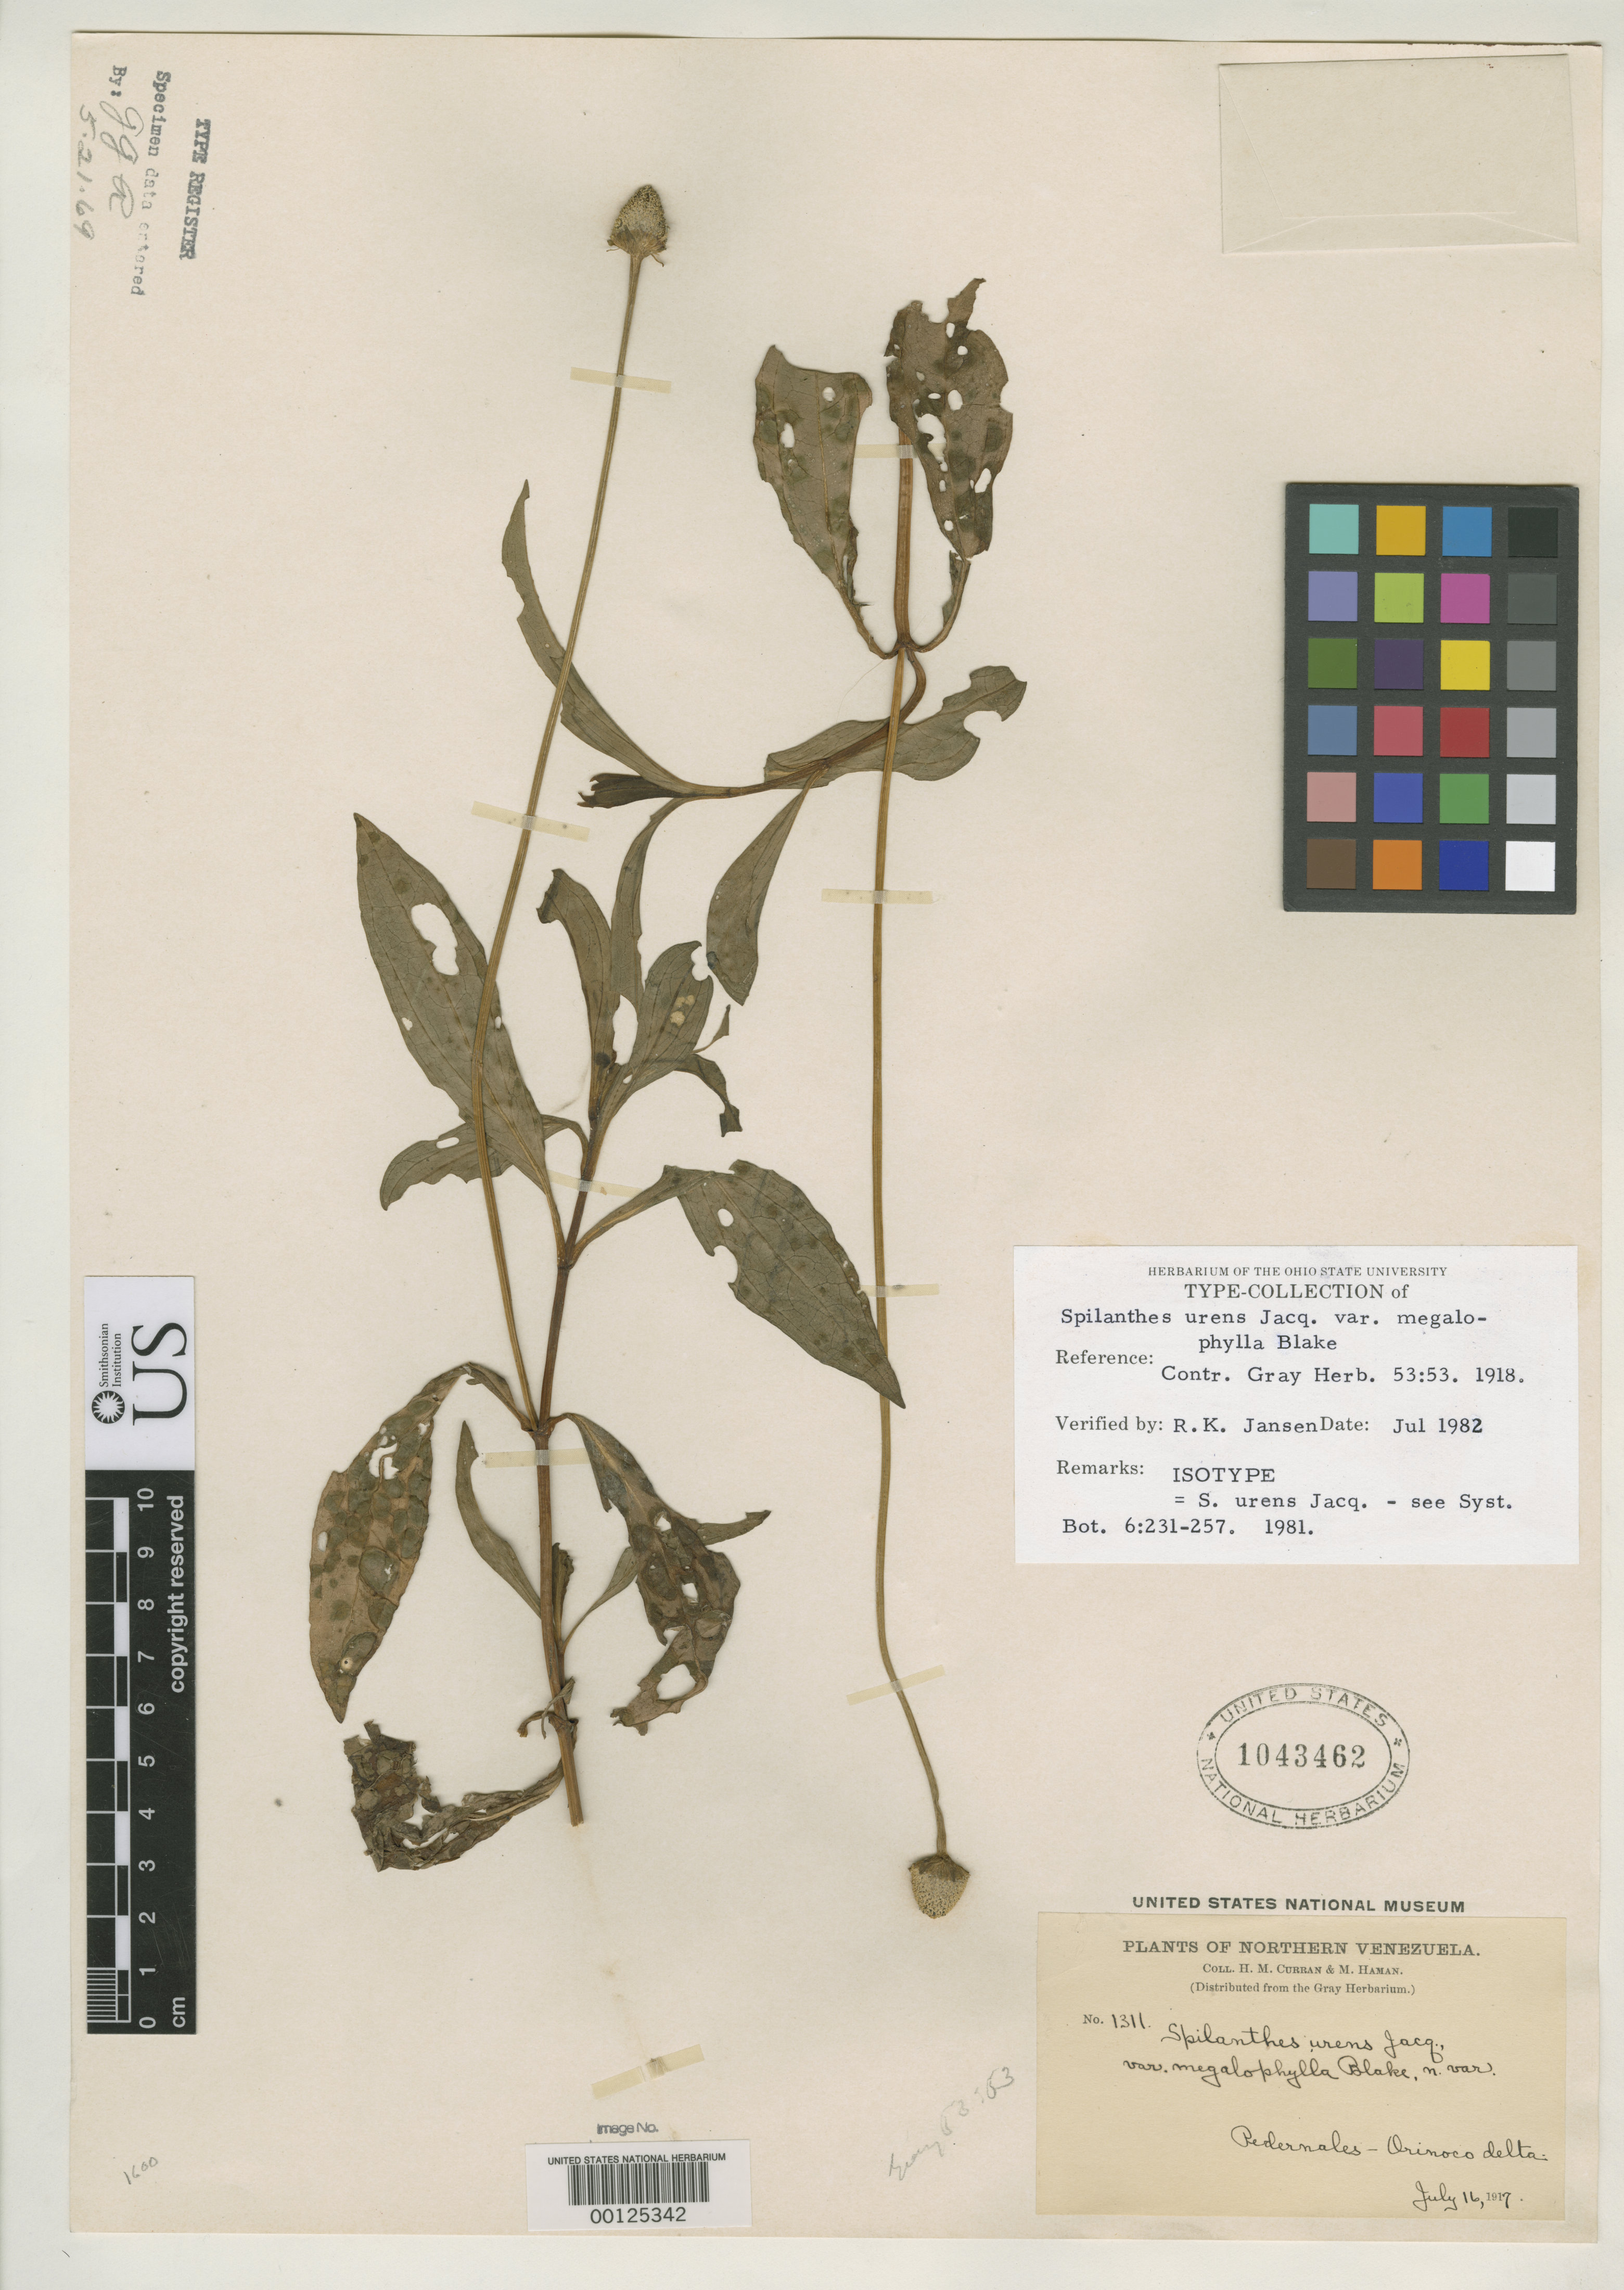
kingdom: Plantae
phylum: Tracheophyta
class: Magnoliopsida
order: Asterales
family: Asteraceae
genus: Spilanthes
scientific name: Spilanthes urens var. megalophylla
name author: S.F. Blake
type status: Isotype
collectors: H. M. Curran & M. Haman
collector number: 1311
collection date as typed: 16 Jul 1917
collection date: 1917-07-16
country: Venezuela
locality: Pedernales.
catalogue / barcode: US 1043462